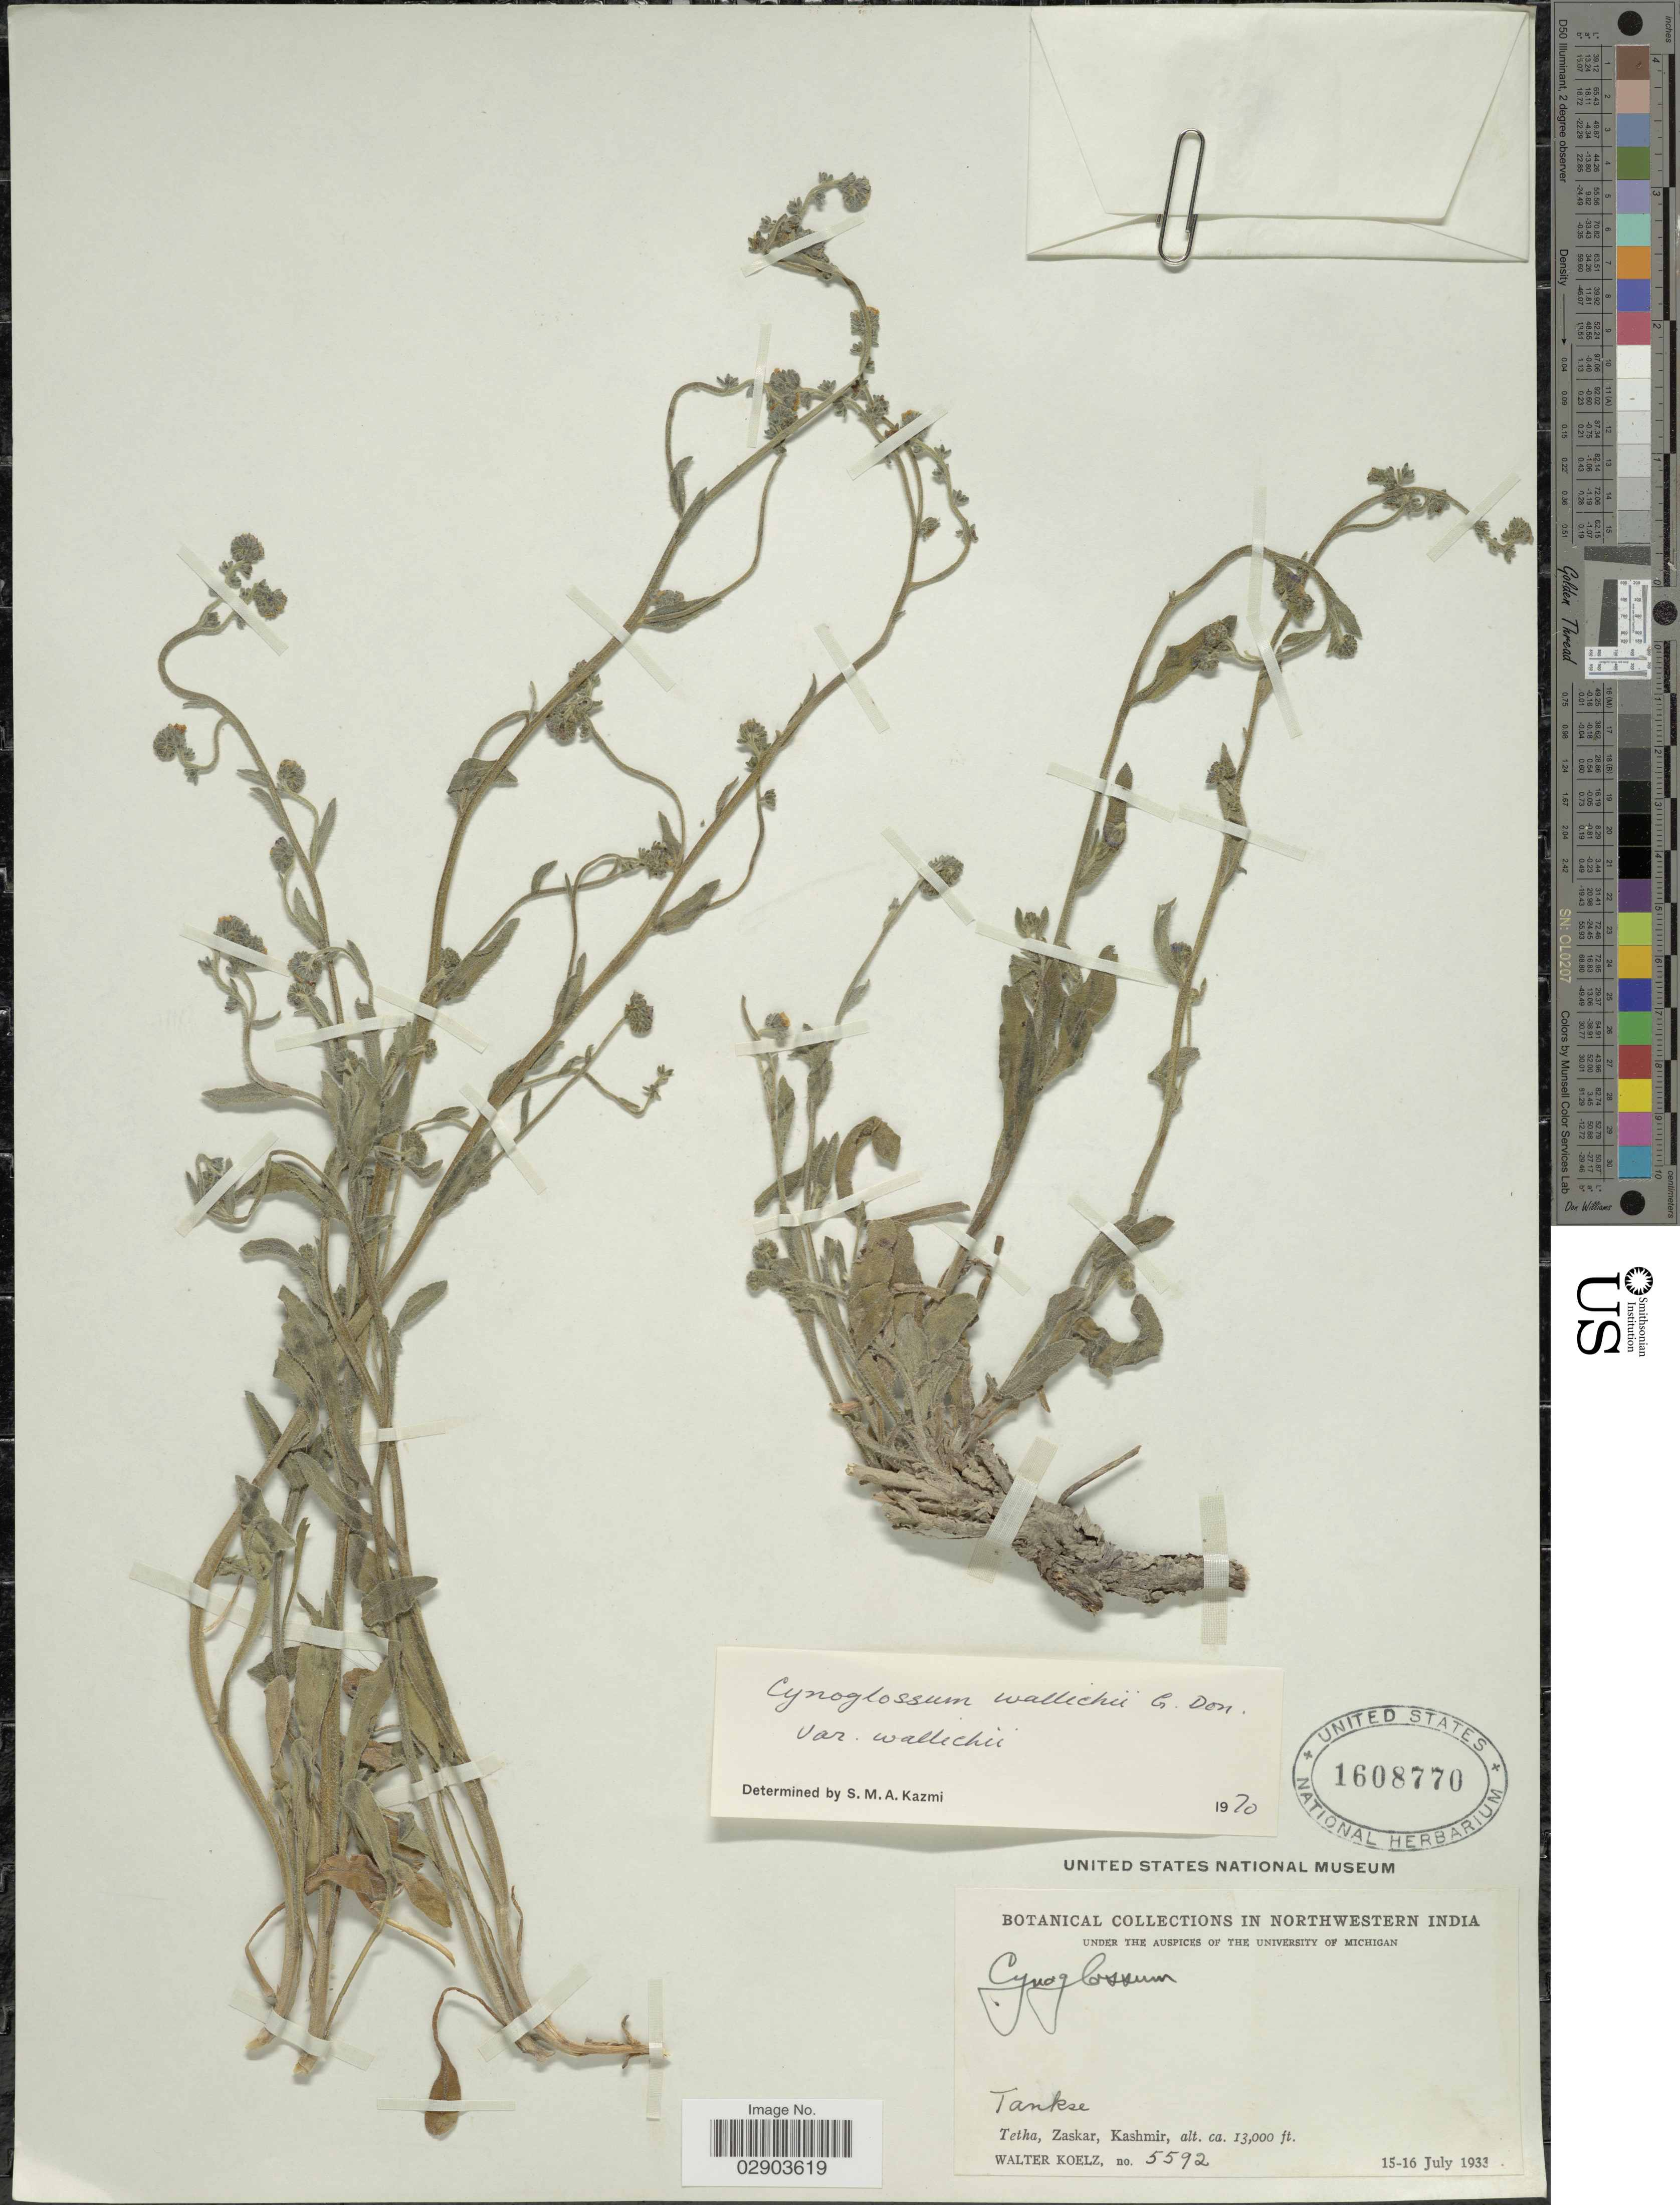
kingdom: Plantae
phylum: Tracheophyta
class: Magnoliopsida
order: Boraginales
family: Boraginaceae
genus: Cynoglossum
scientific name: Cynoglossum wallichii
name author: G. Don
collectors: W. N. Koelz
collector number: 5592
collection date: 1933-07-15/1933-07-16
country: India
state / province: Jammu and Kashmir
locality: Northwestern India, Tankse, Tetha, Zaskar, Kashmir.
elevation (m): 3962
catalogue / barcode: US 1608770